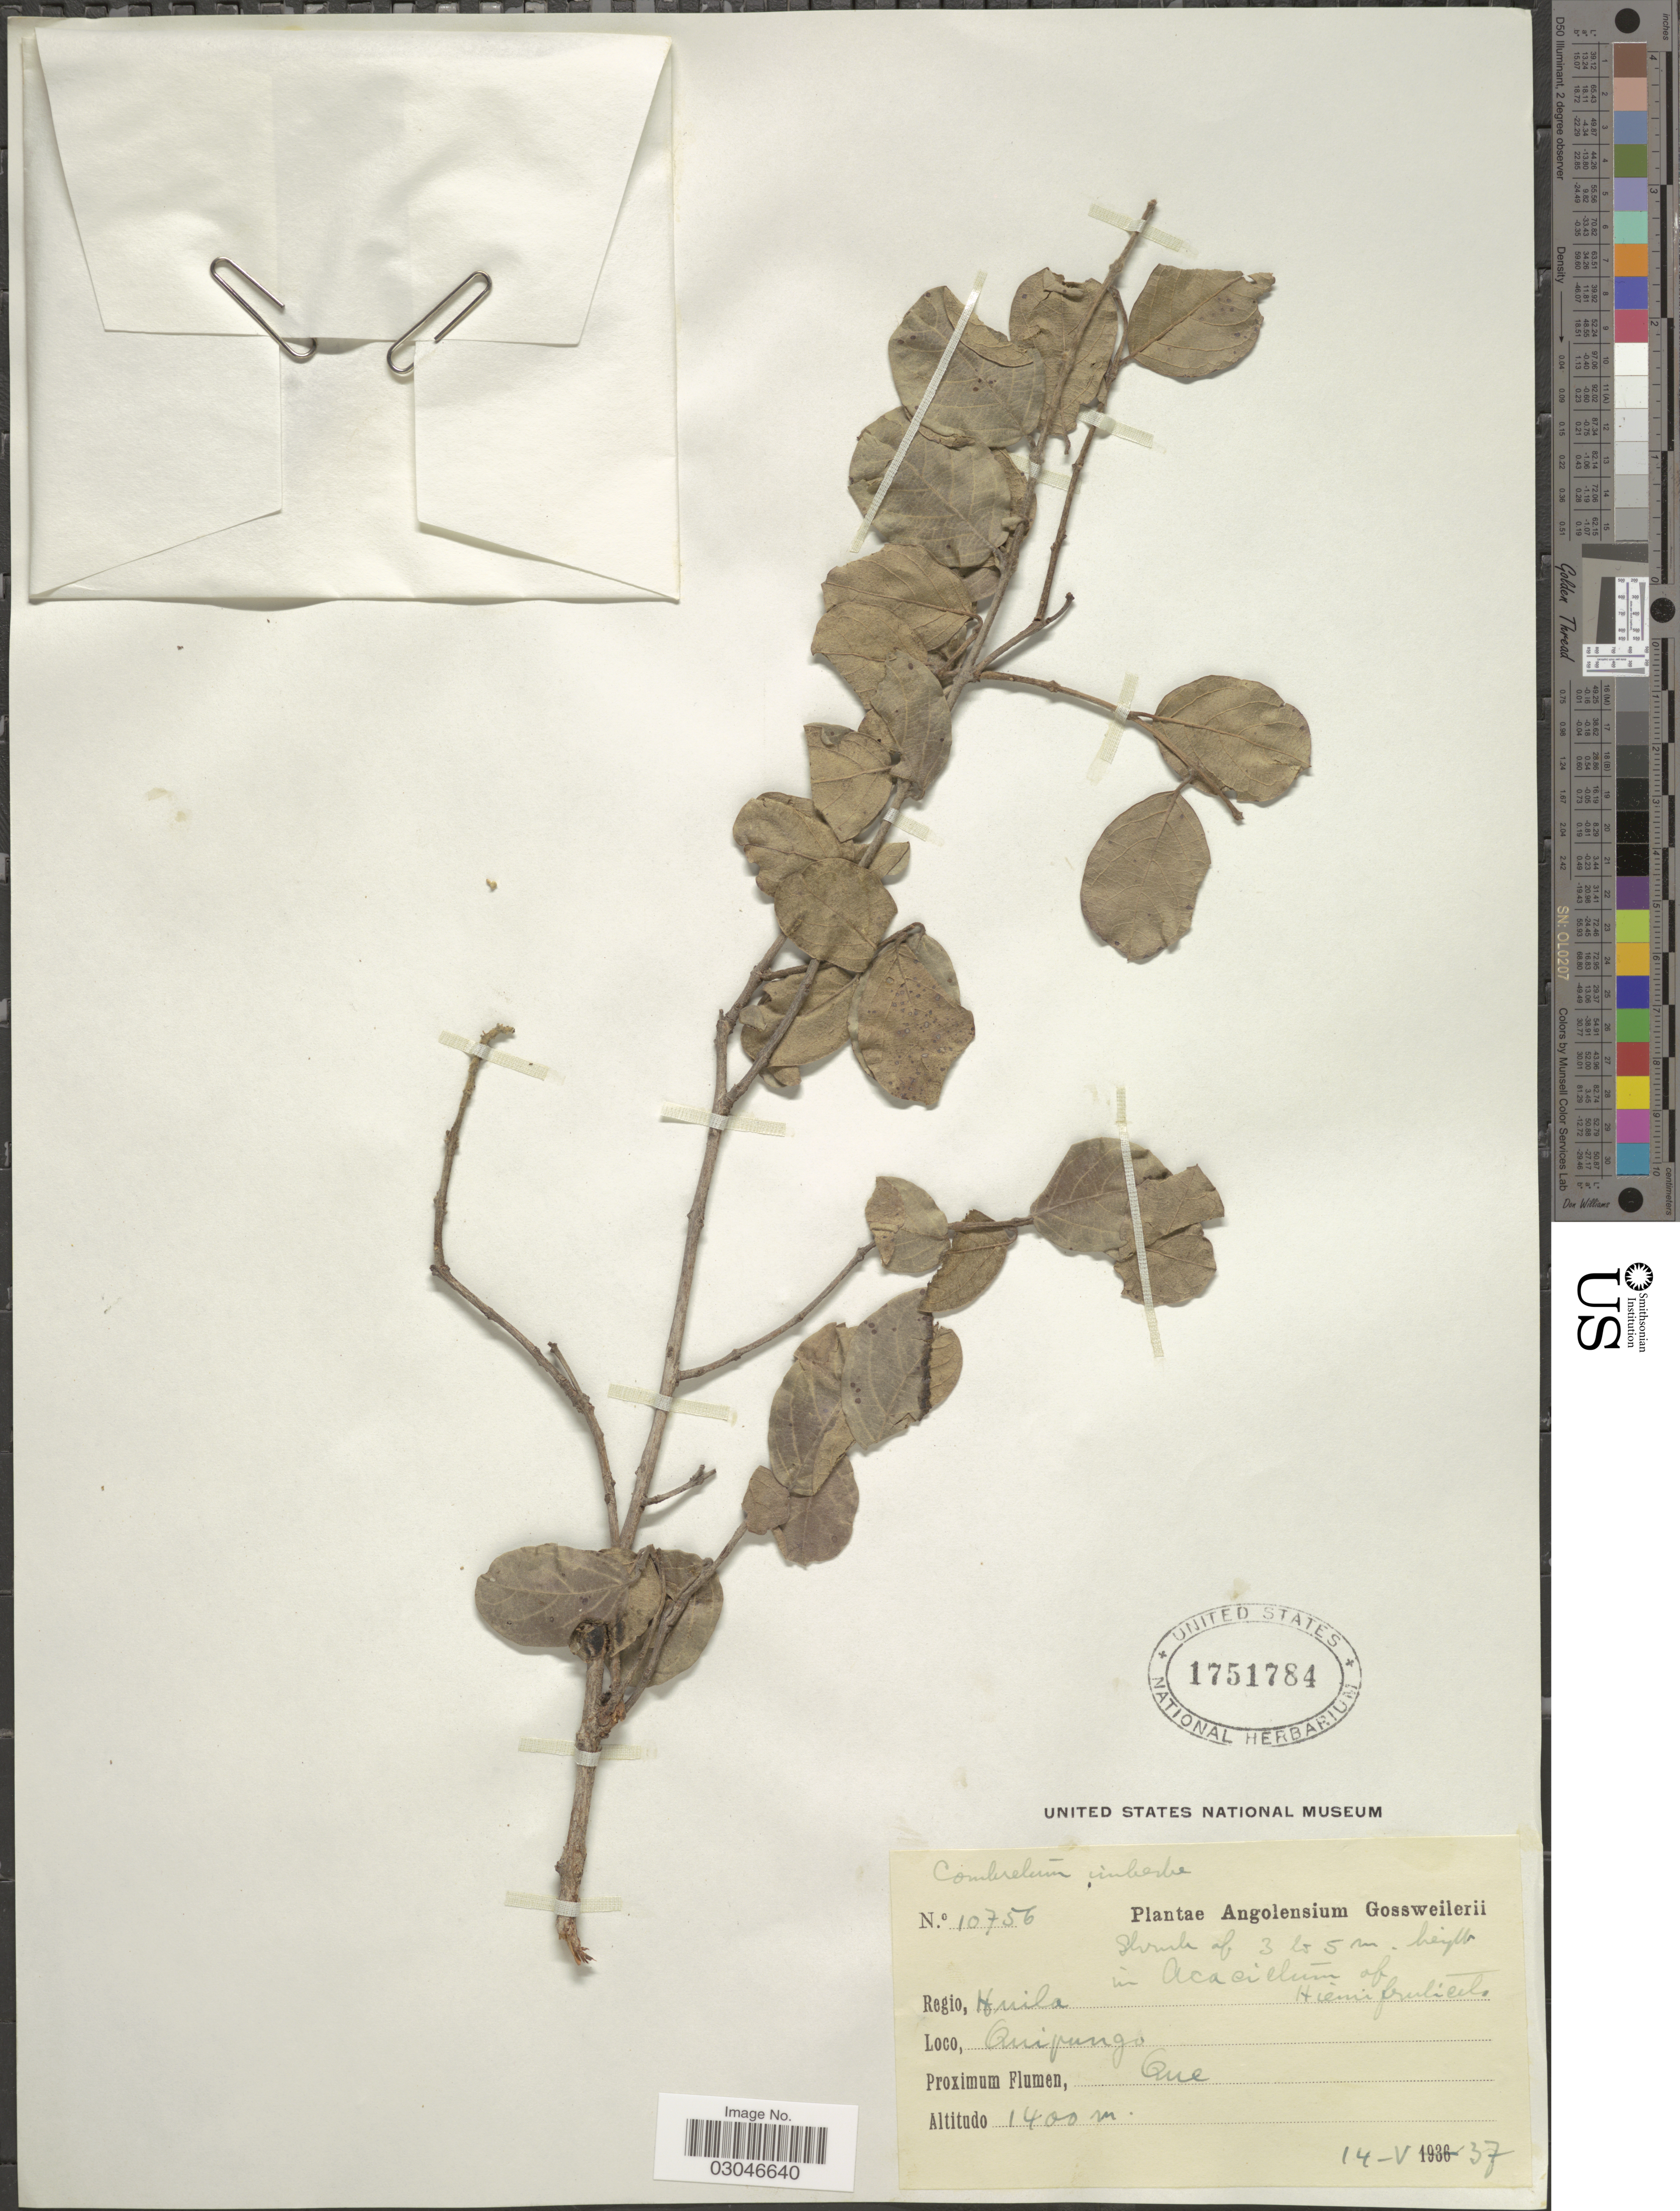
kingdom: Plantae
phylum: Tracheophyta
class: Magnoliopsida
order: Myrtales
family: Combretaceae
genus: Combretum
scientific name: Combretum imberbe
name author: Wawra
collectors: -. Gossweiler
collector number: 10756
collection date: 1937-05-14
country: Angola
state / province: Huila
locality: Regio, Huila. Quipungo. Proximum Flumen, Que.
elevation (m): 1400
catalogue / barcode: US 1751784